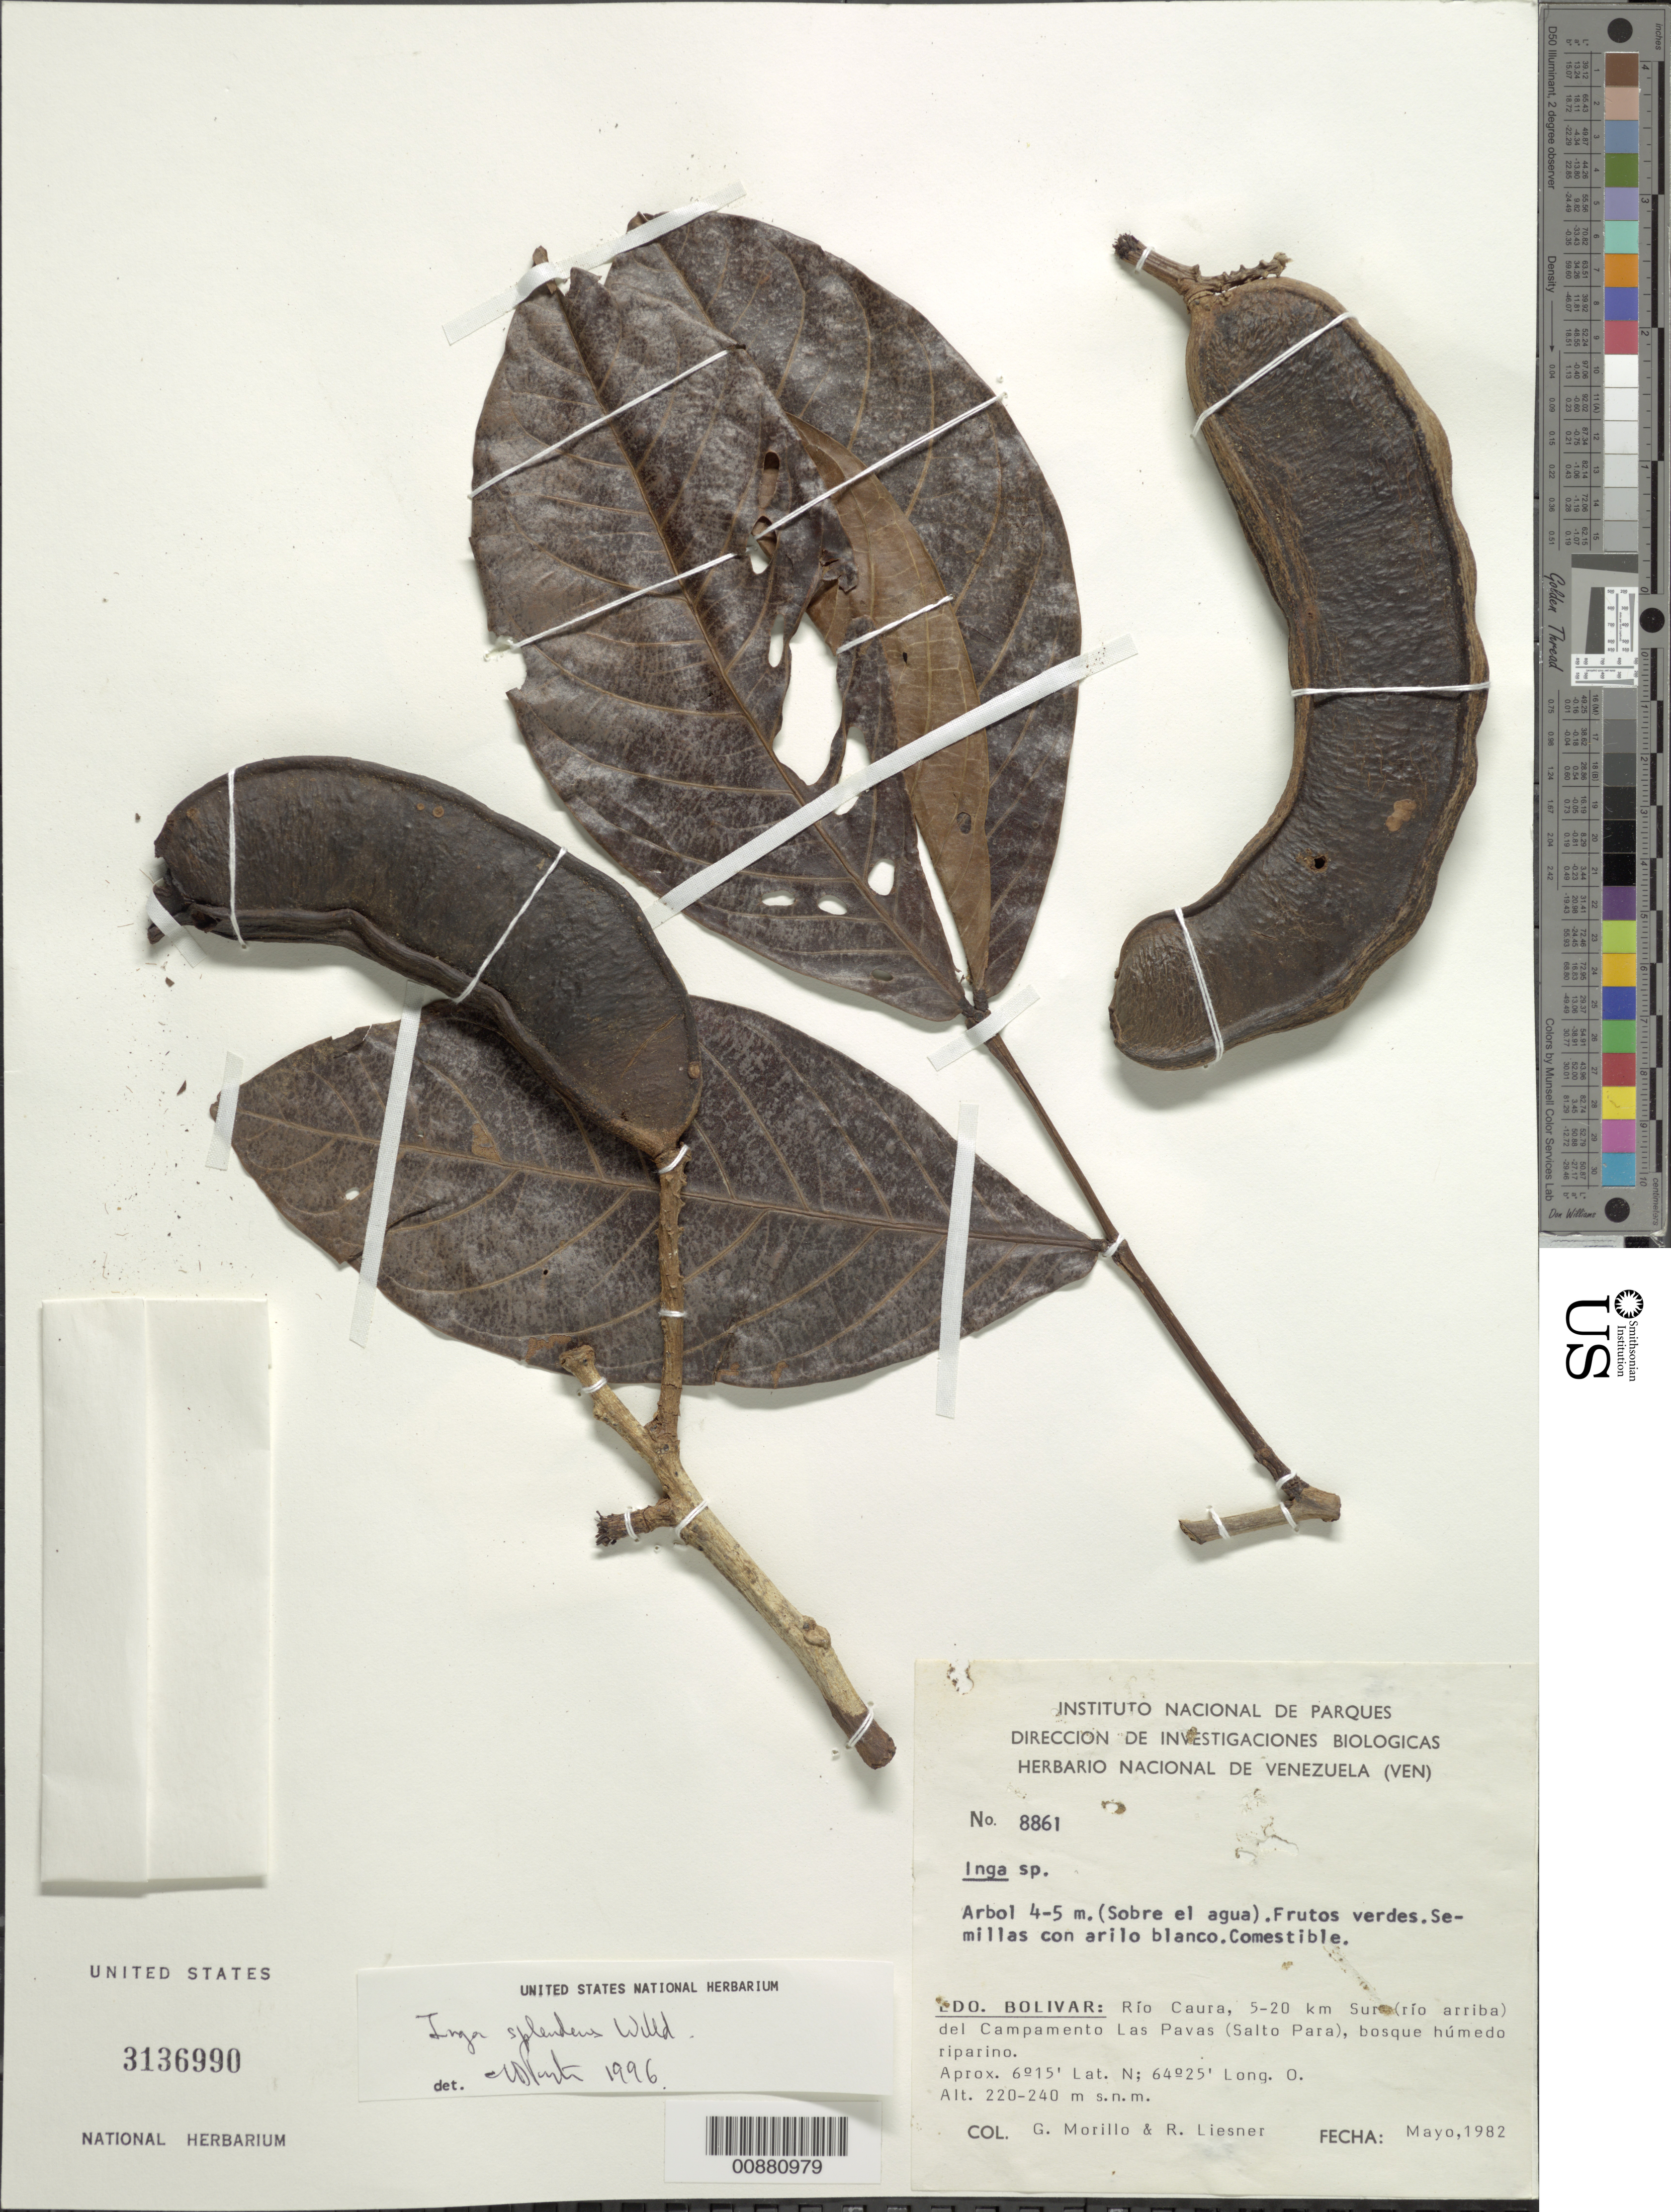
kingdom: Plantae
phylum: Tracheophyta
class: Magnoliopsida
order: Fabales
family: Fabaceae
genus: Inga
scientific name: Inga splendens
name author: Willd.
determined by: Pennington, T. D., (K)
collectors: G. Morillo & R. L. Liesner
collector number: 8861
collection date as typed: May-82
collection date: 1982-05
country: Venezuela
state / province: Bolívar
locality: Río Caura, 5-20 km Sur (río arriba) del Campamento Las Pavas (Salto Para)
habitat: Sobre el agua; bosque humedo riparino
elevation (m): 220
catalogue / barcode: US 3136990